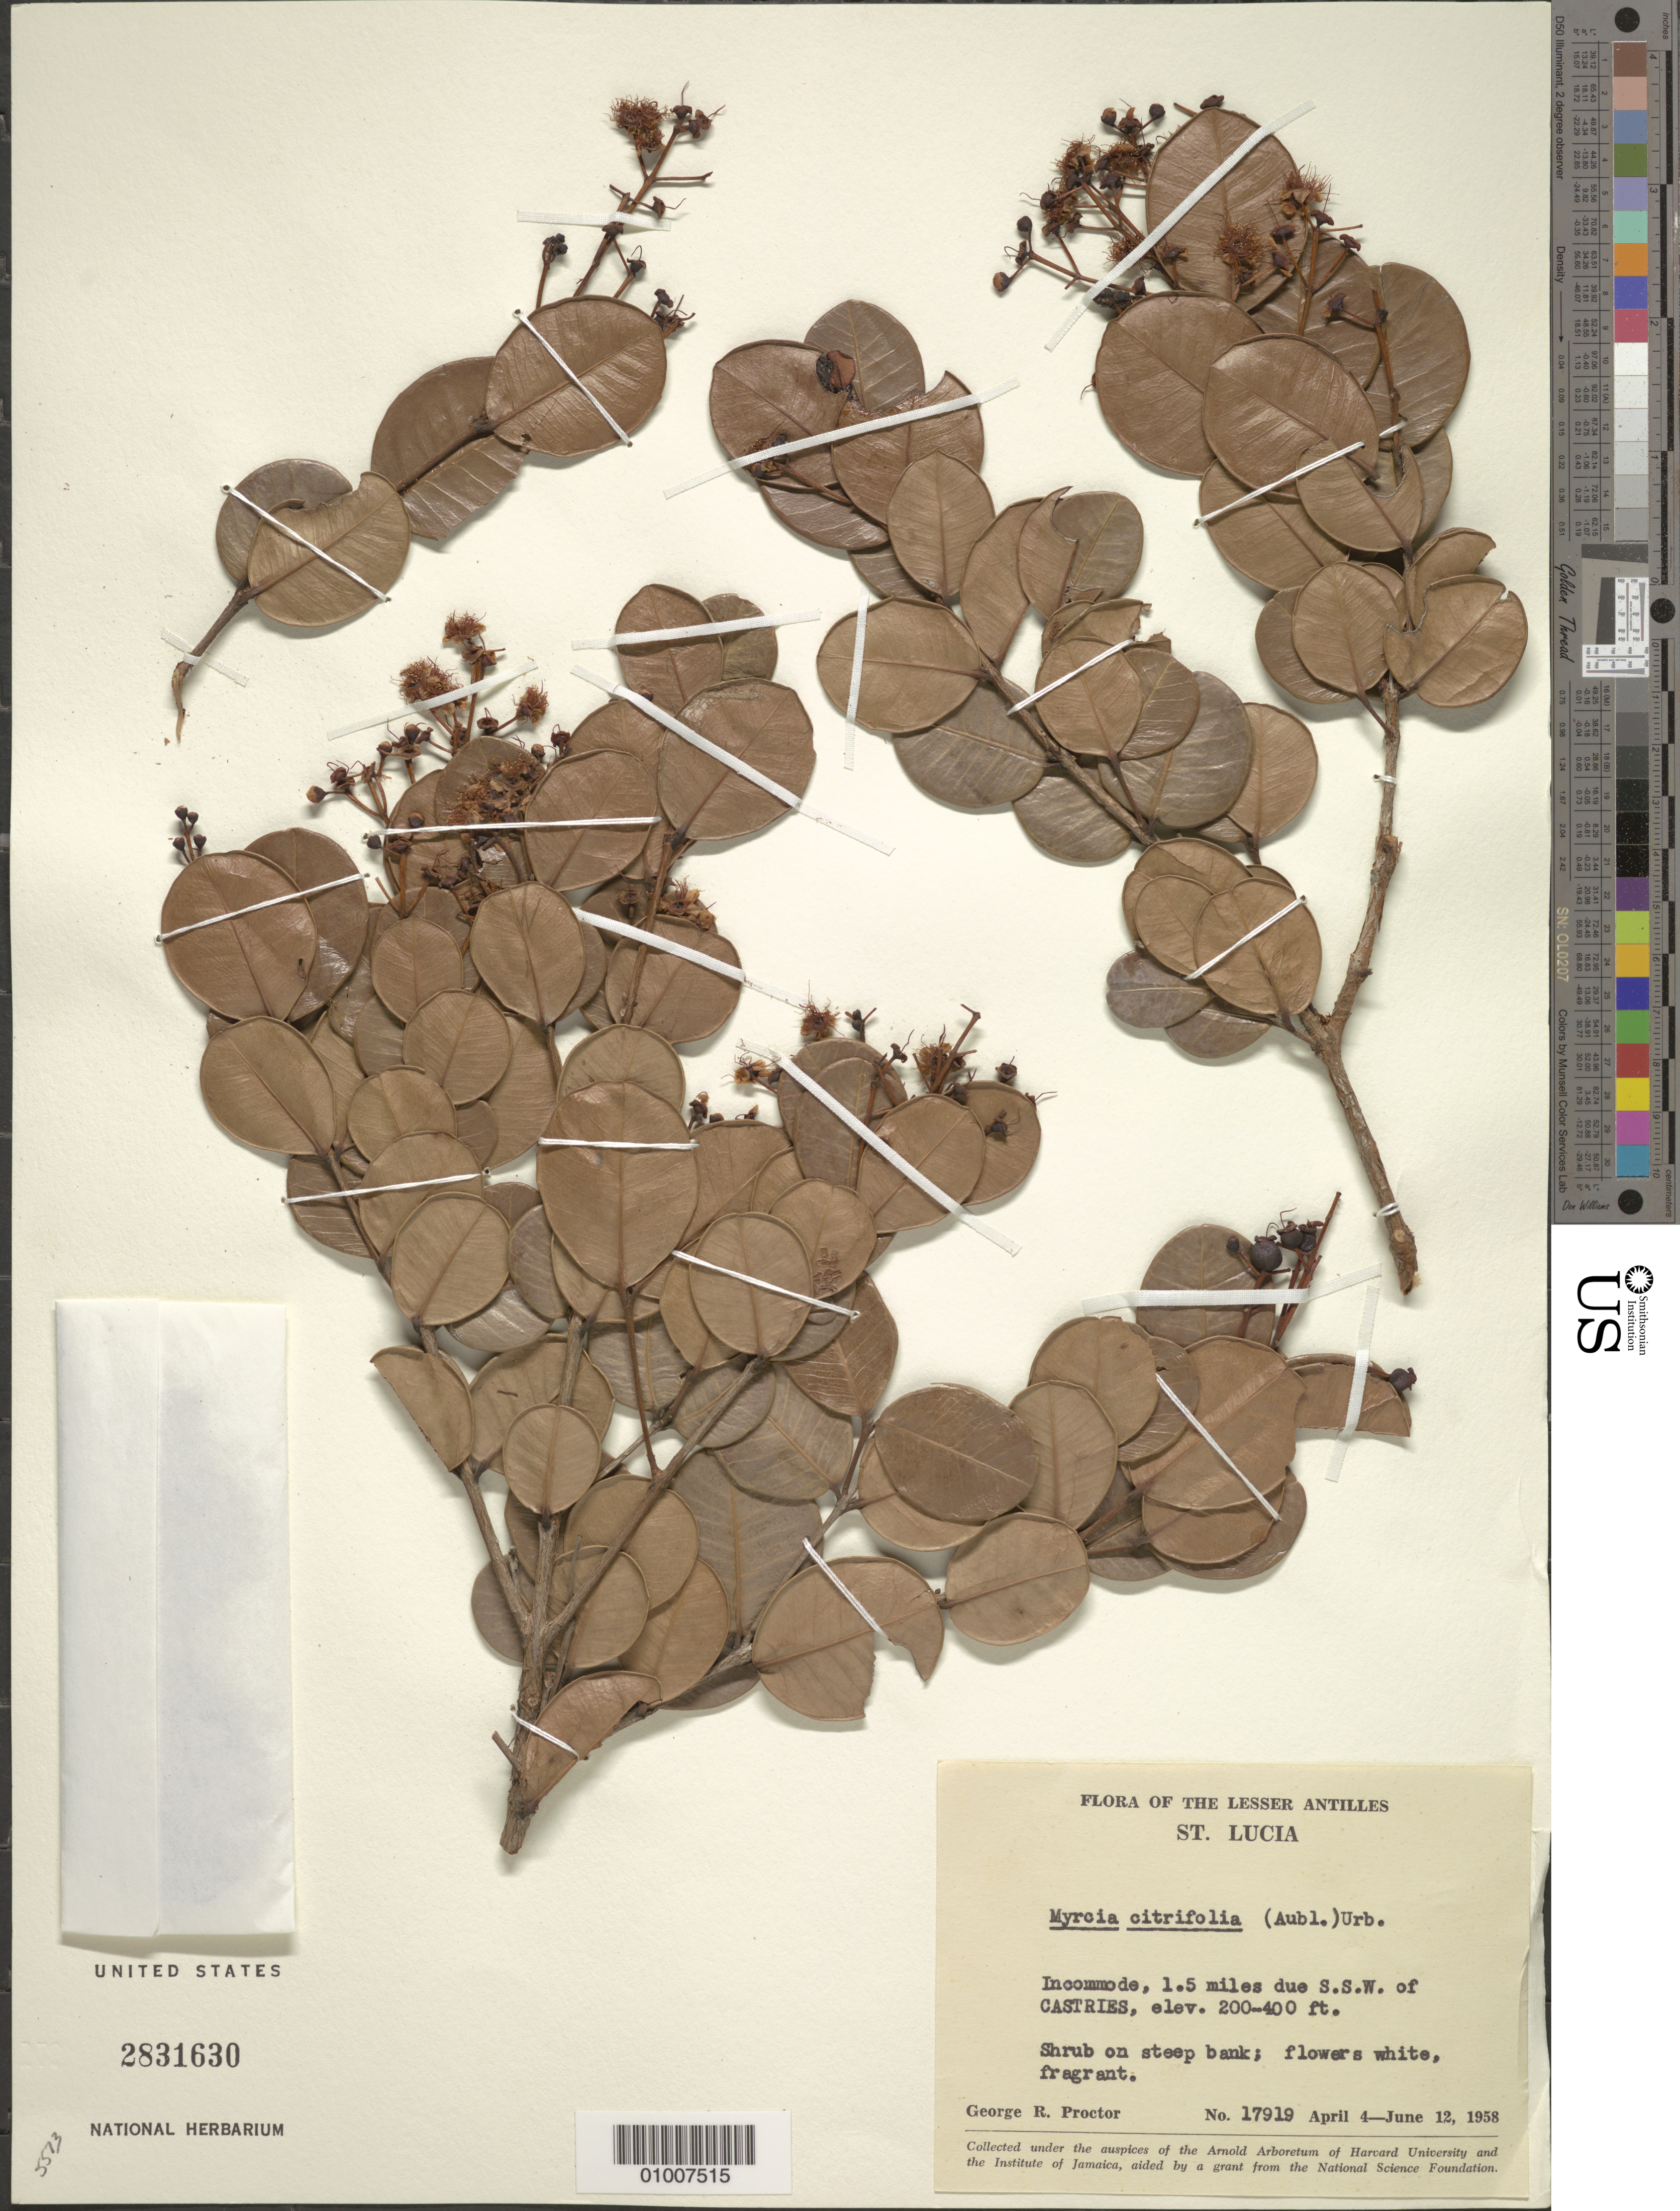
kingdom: Plantae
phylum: Tracheophyta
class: Magnoliopsida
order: Myrtales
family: Myrtaceae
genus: Myrcia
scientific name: Myrcia citrifolia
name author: (Aubl.) Urb.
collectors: G. R. Proctor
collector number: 17919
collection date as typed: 04 Apr 1958 to 12 Jun 1958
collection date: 1958-04-04/1958-06-12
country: St. Lucia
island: St. Lucia I.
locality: Incommode, 1.5 miles due S.S.W. of Castries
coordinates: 0 N, 0 E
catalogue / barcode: US 2831630